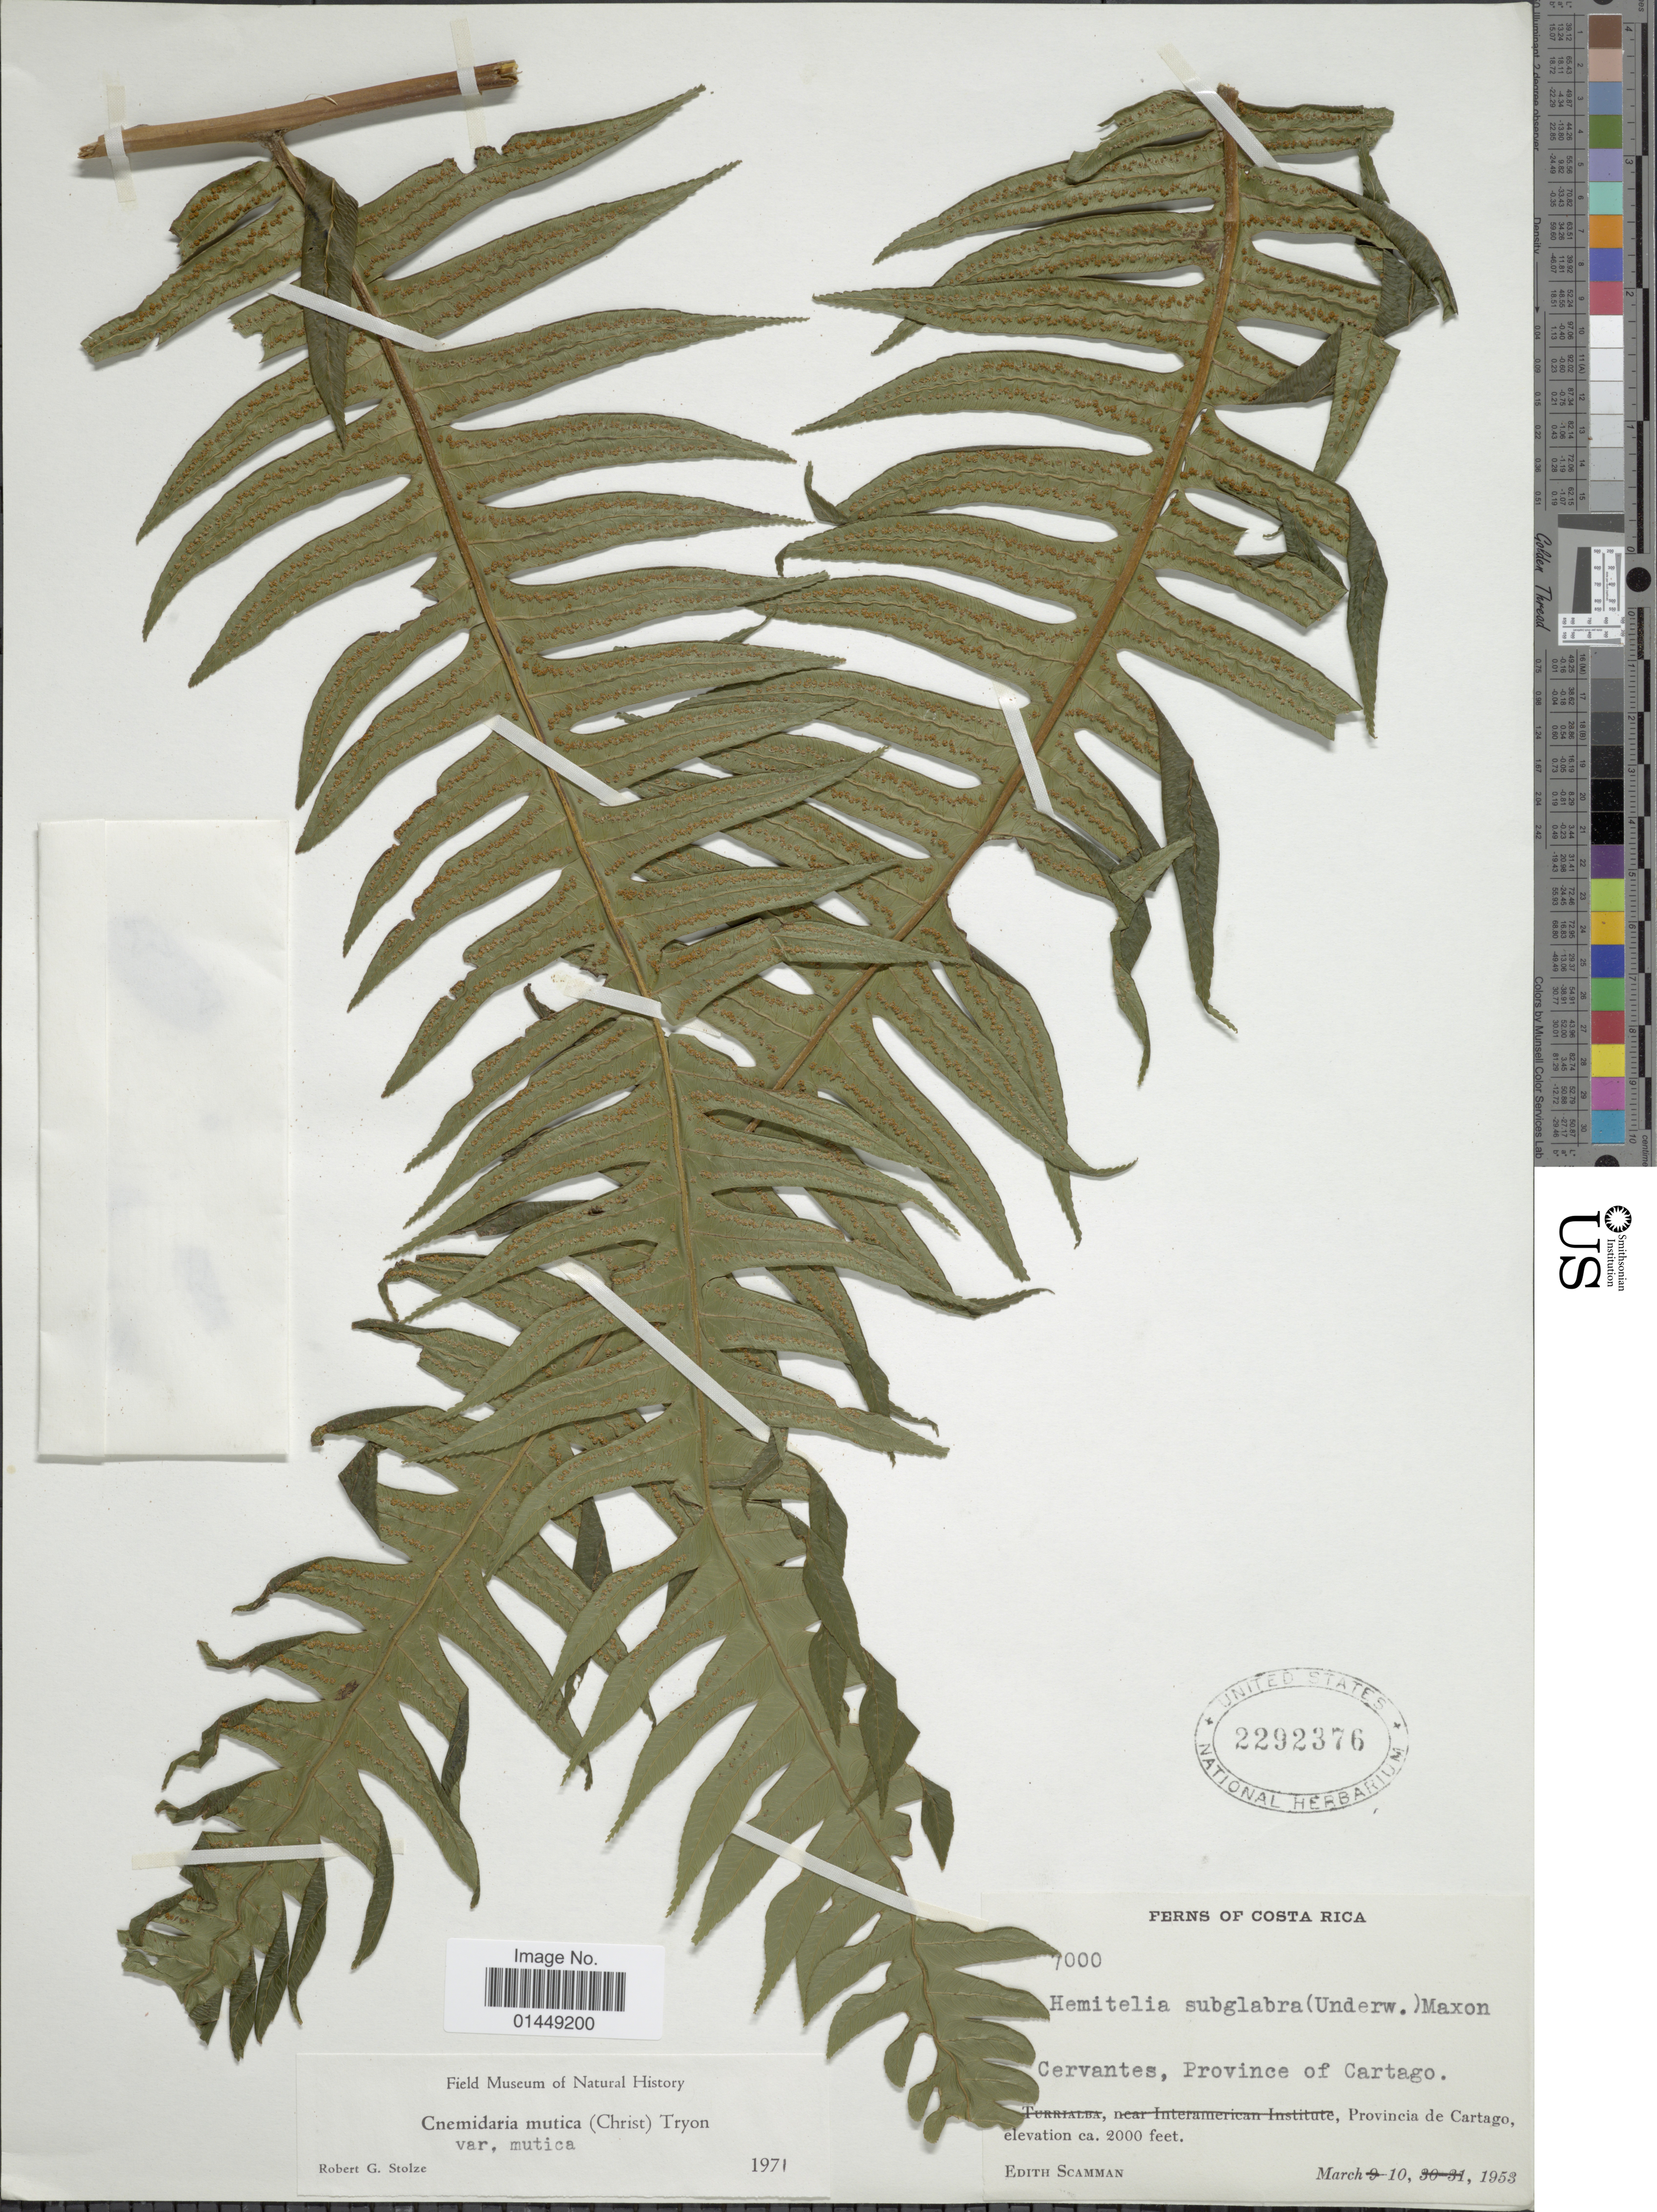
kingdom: Plantae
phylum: Tracheophyta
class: Polypodiopsida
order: Cyatheales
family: Cyatheaceae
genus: Cyathea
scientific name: Cyathea mutica var. mutica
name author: (Christ) Domin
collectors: E. Scamman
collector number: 7000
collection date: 1953-03-10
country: Costa Rica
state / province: Cartago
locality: Cervantes, Province of Cartago.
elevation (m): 610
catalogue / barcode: US 2292376